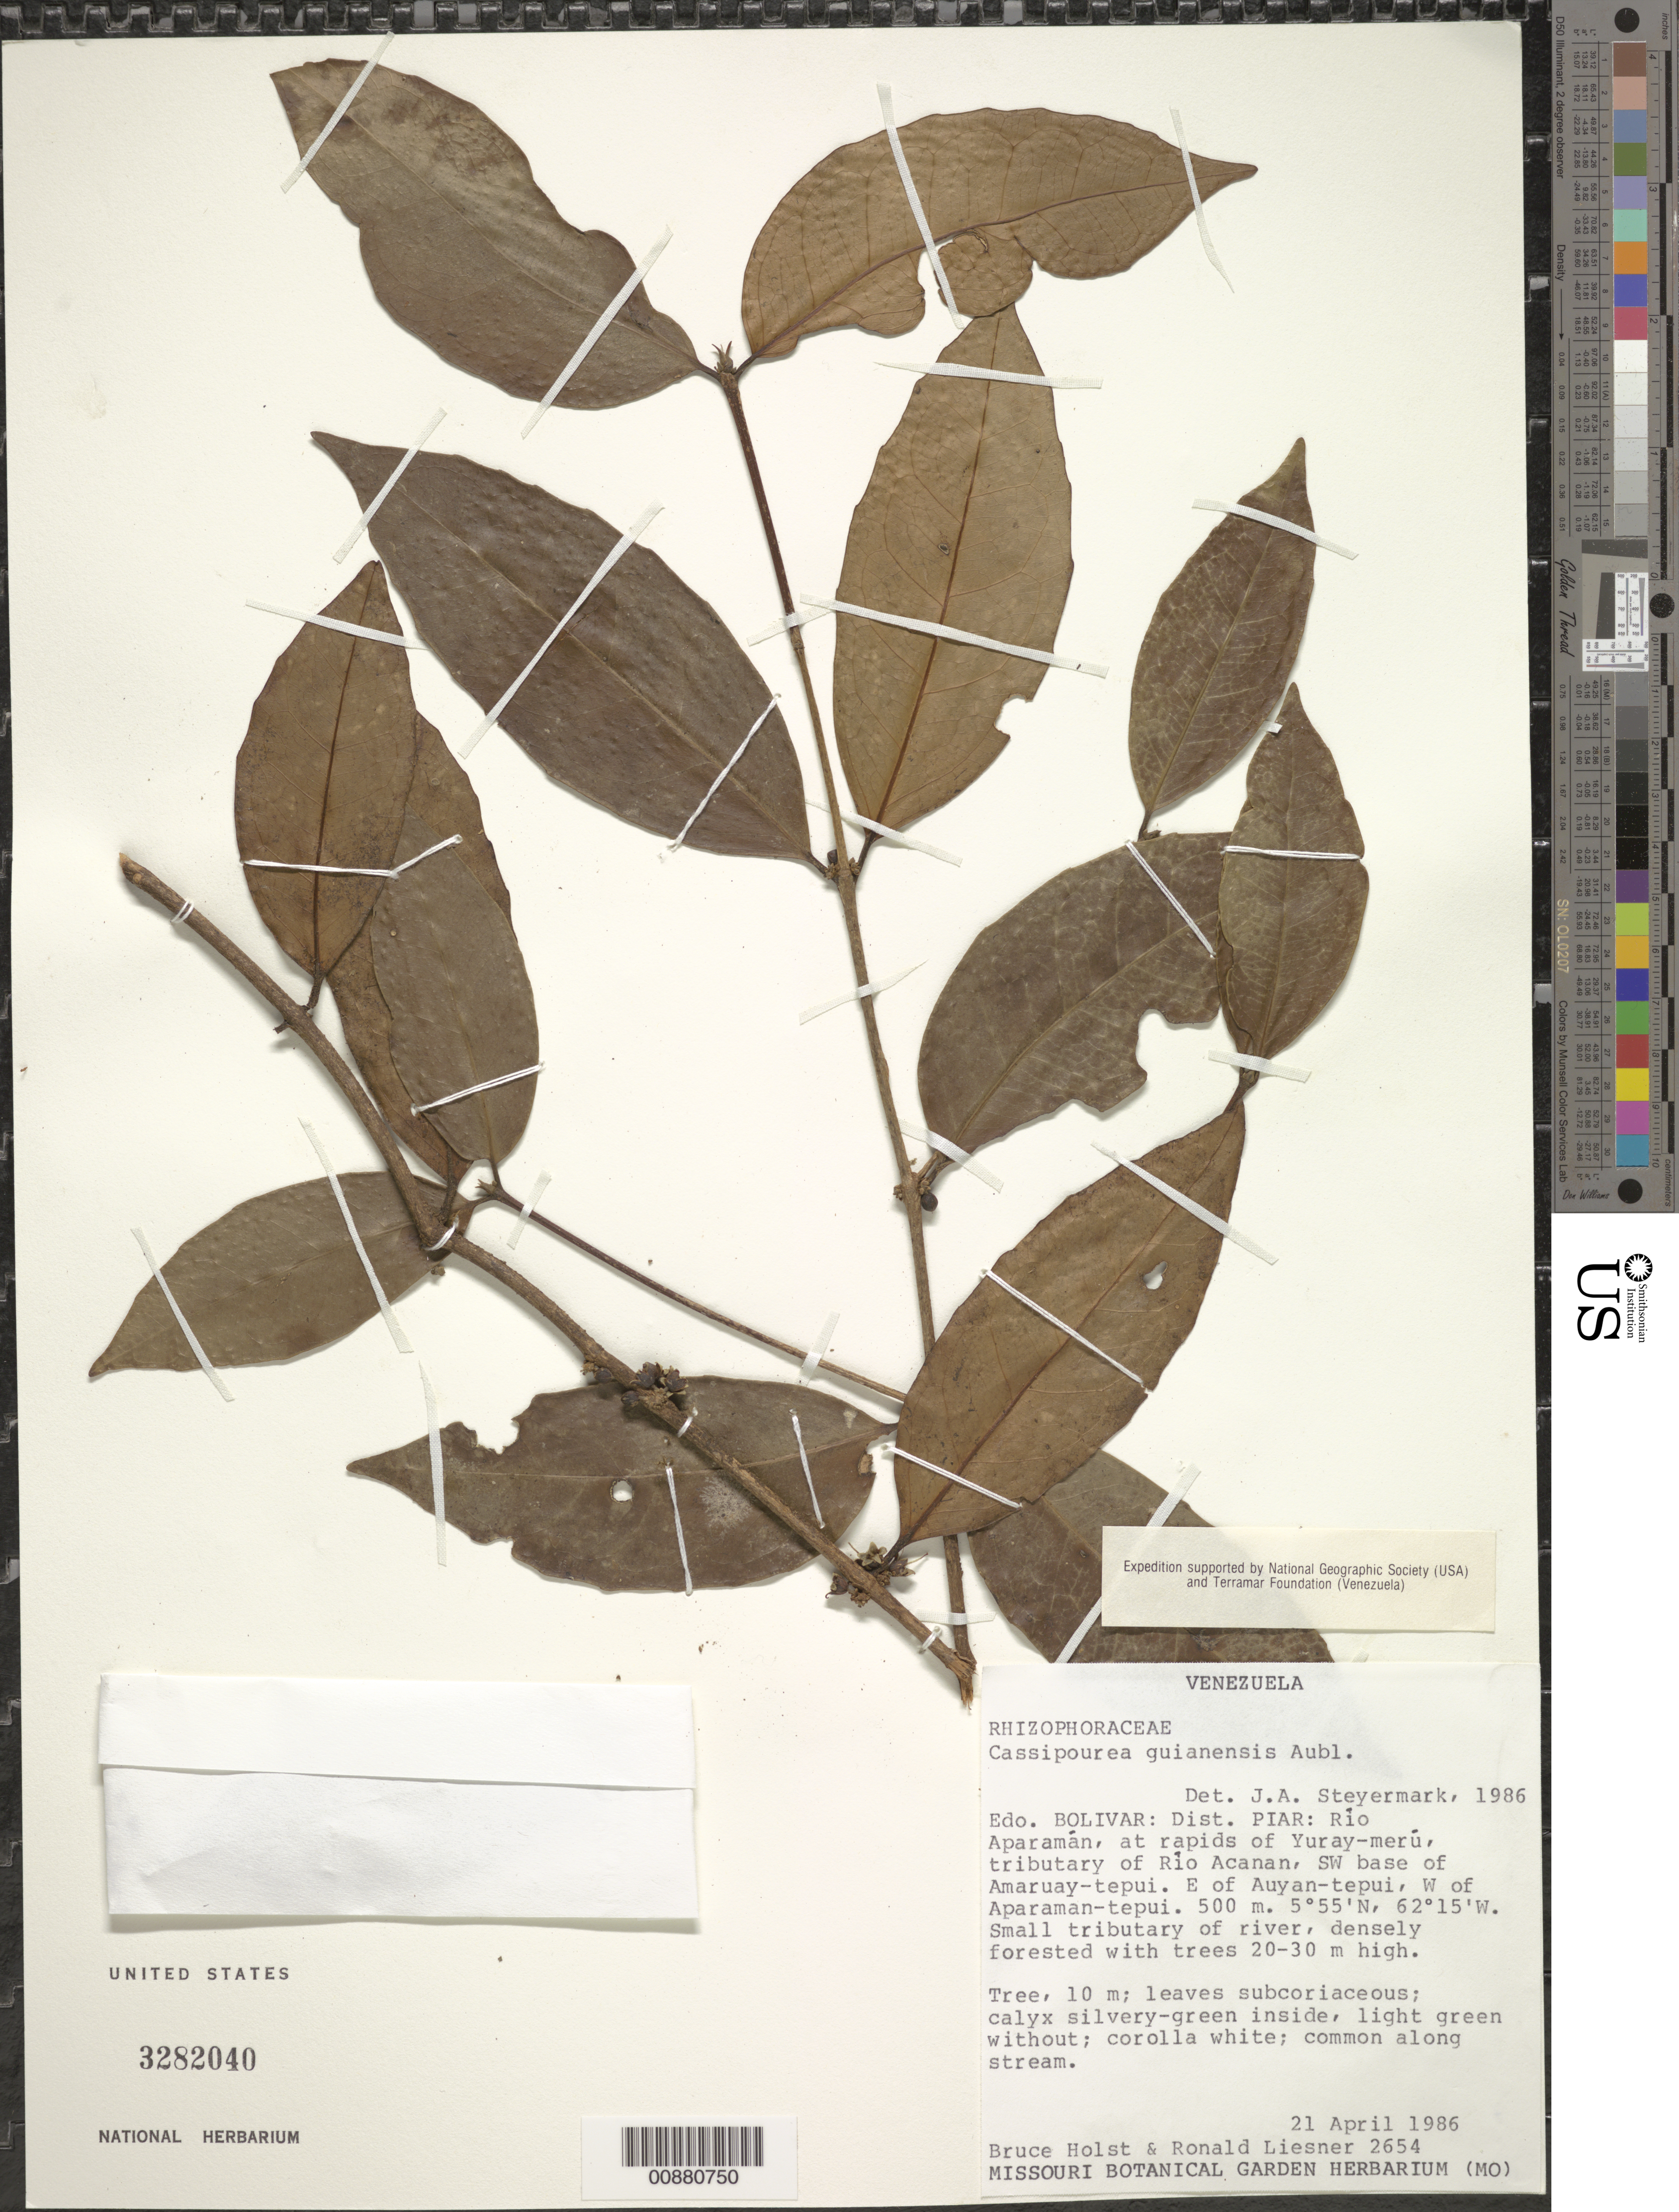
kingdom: Plantae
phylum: Tracheophyta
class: Magnoliopsida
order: Malpighiales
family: Rhizophoraceae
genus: Cassipourea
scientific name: Cassipourea guianensis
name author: Aubl.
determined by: Steyermark, Julian A., (VEN)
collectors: B. Holst & R. L. Liesner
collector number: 2654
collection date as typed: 21-Apr-86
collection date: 1986-04-21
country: Venezuela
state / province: Bolívar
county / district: Piar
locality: Río Aparaman, at rapids of Yuray-meru (trib of Río Acanan), SW base of Amaruay-tepuí, E of Auyan-tepuí, W of Aparaman-tepuí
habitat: Densely forested with trees 20-30 m high; along stream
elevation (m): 500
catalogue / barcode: US 3282040